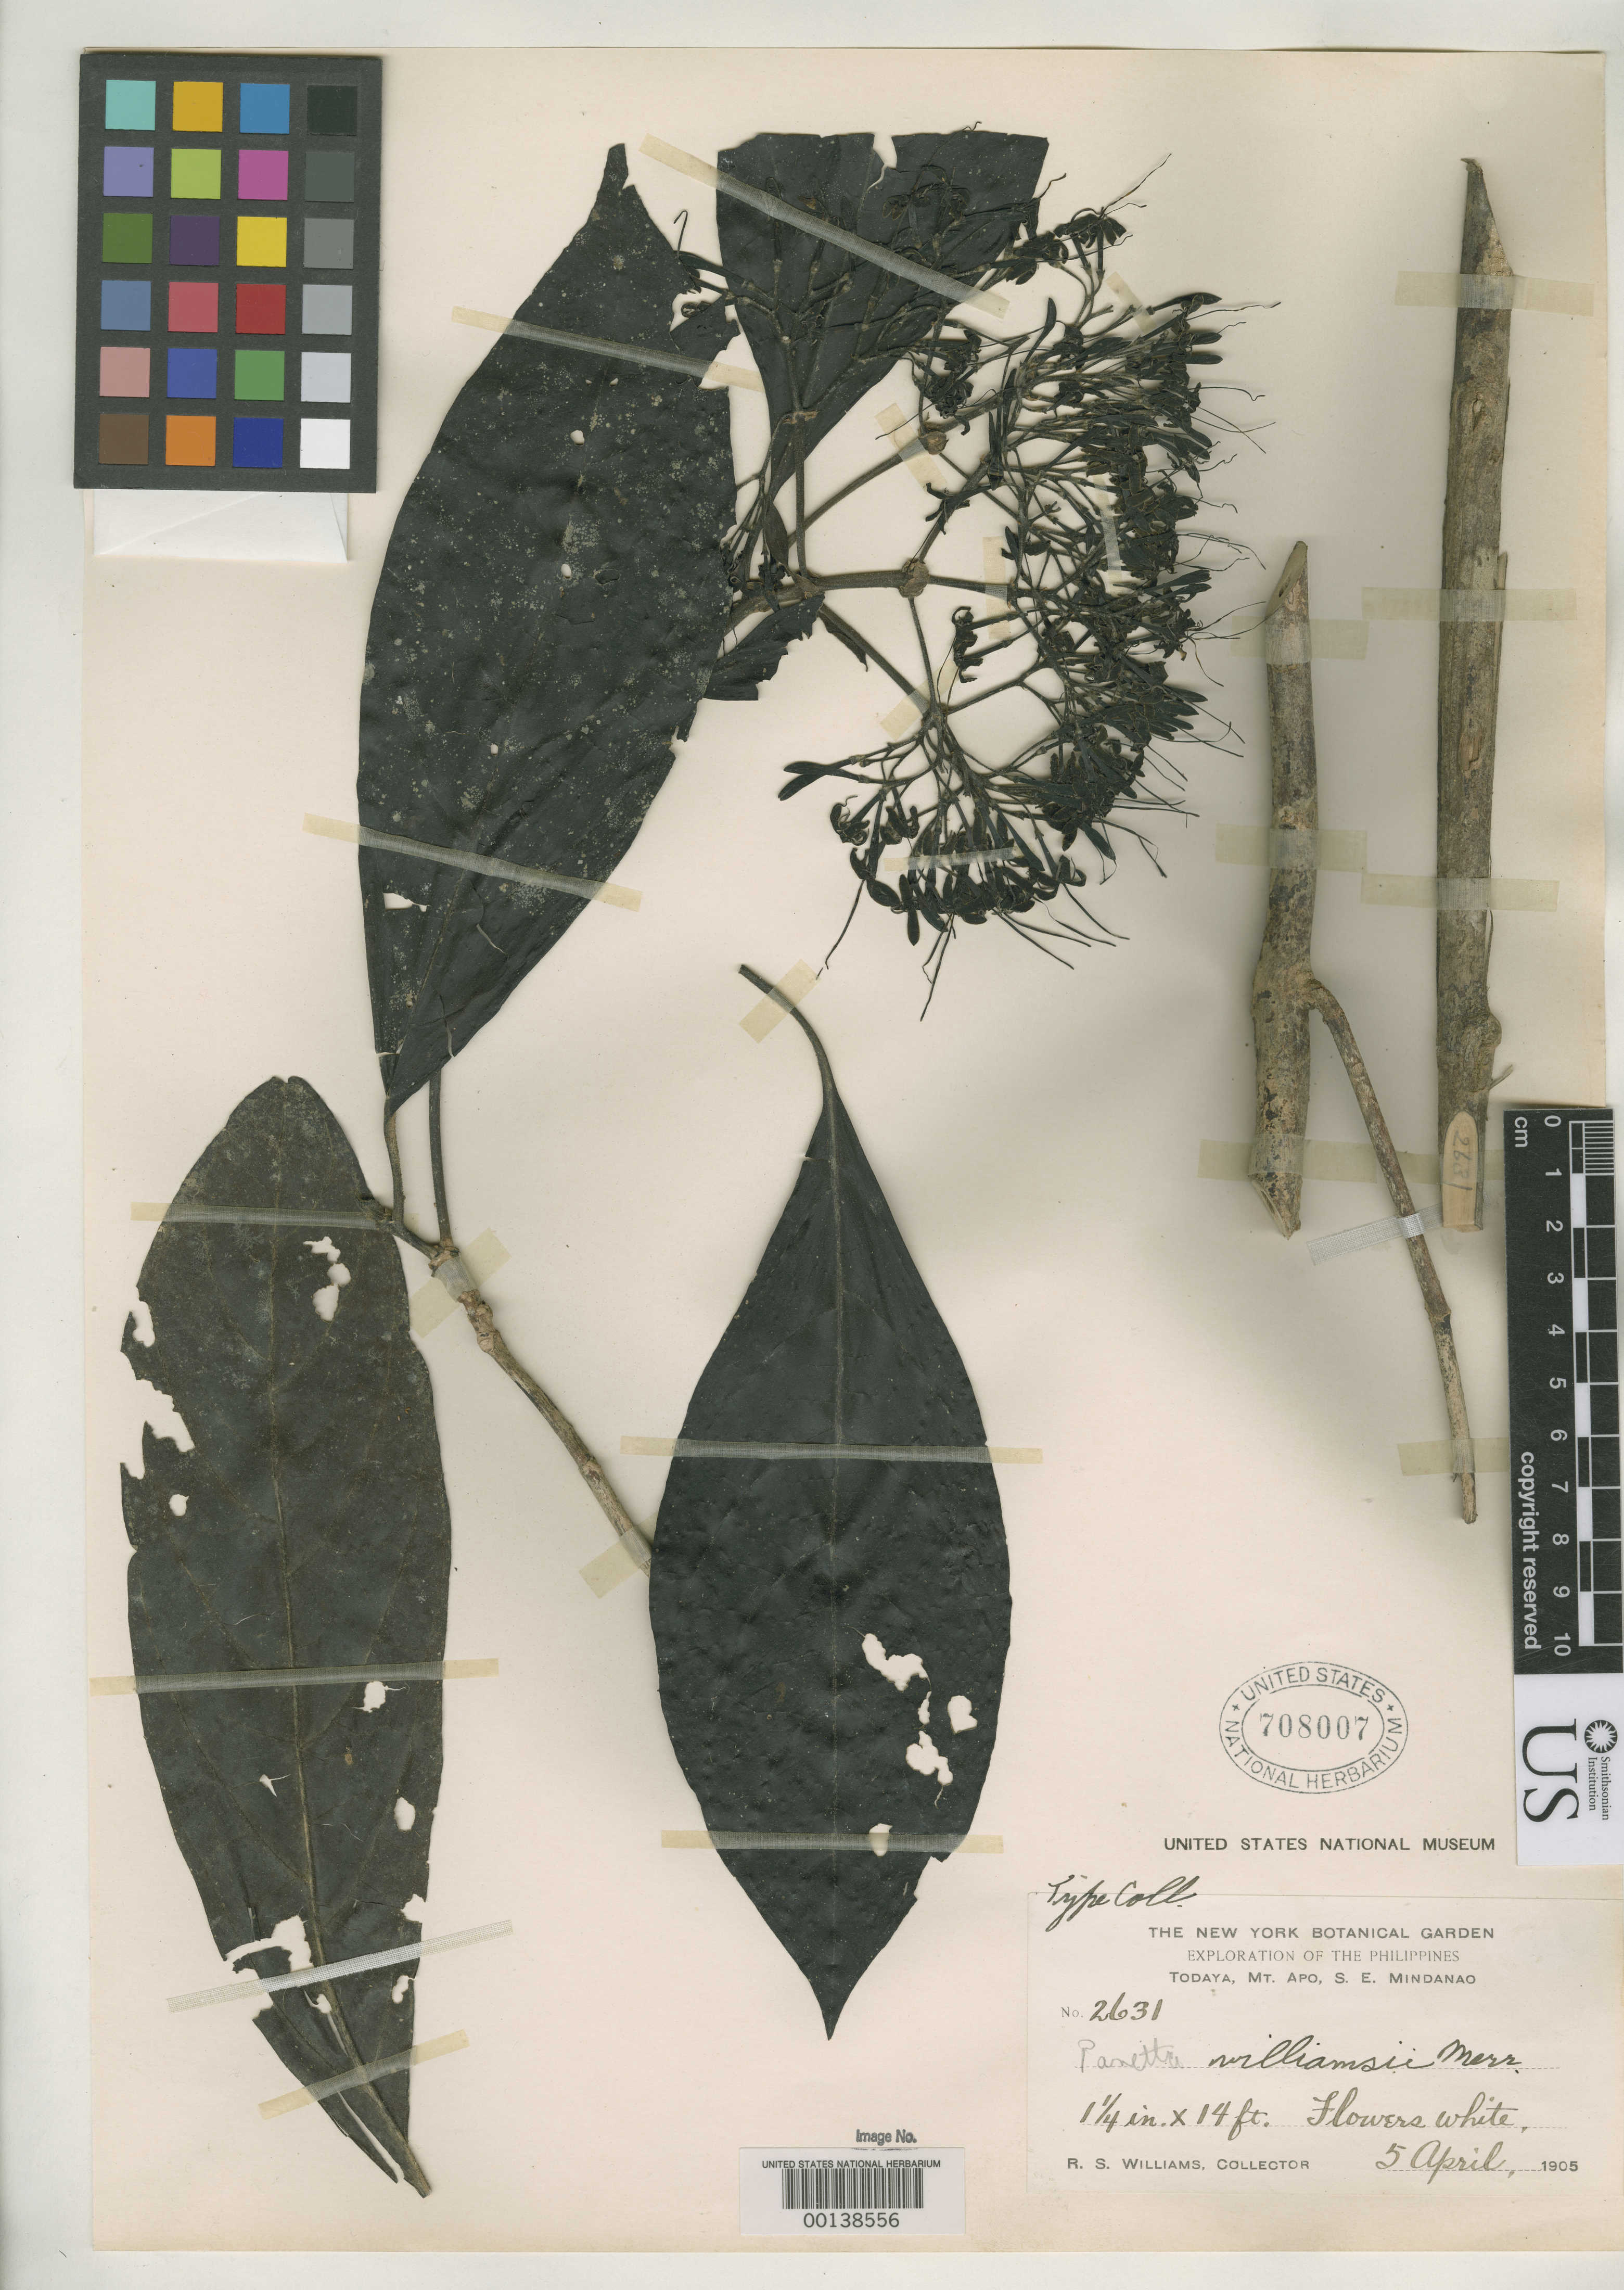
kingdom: Plantae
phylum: Tracheophyta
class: Magnoliopsida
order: Gentianales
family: Rubiaceae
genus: Pavetta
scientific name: Pavetta williamsii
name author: Merr.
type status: Isotype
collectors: R. S. Williams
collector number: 2631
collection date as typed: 05 Apr 1905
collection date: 1905-04-05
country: Philippines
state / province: Davao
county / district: Davao del Sur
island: Mindanao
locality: Mt. Apo.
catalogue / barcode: US 708007